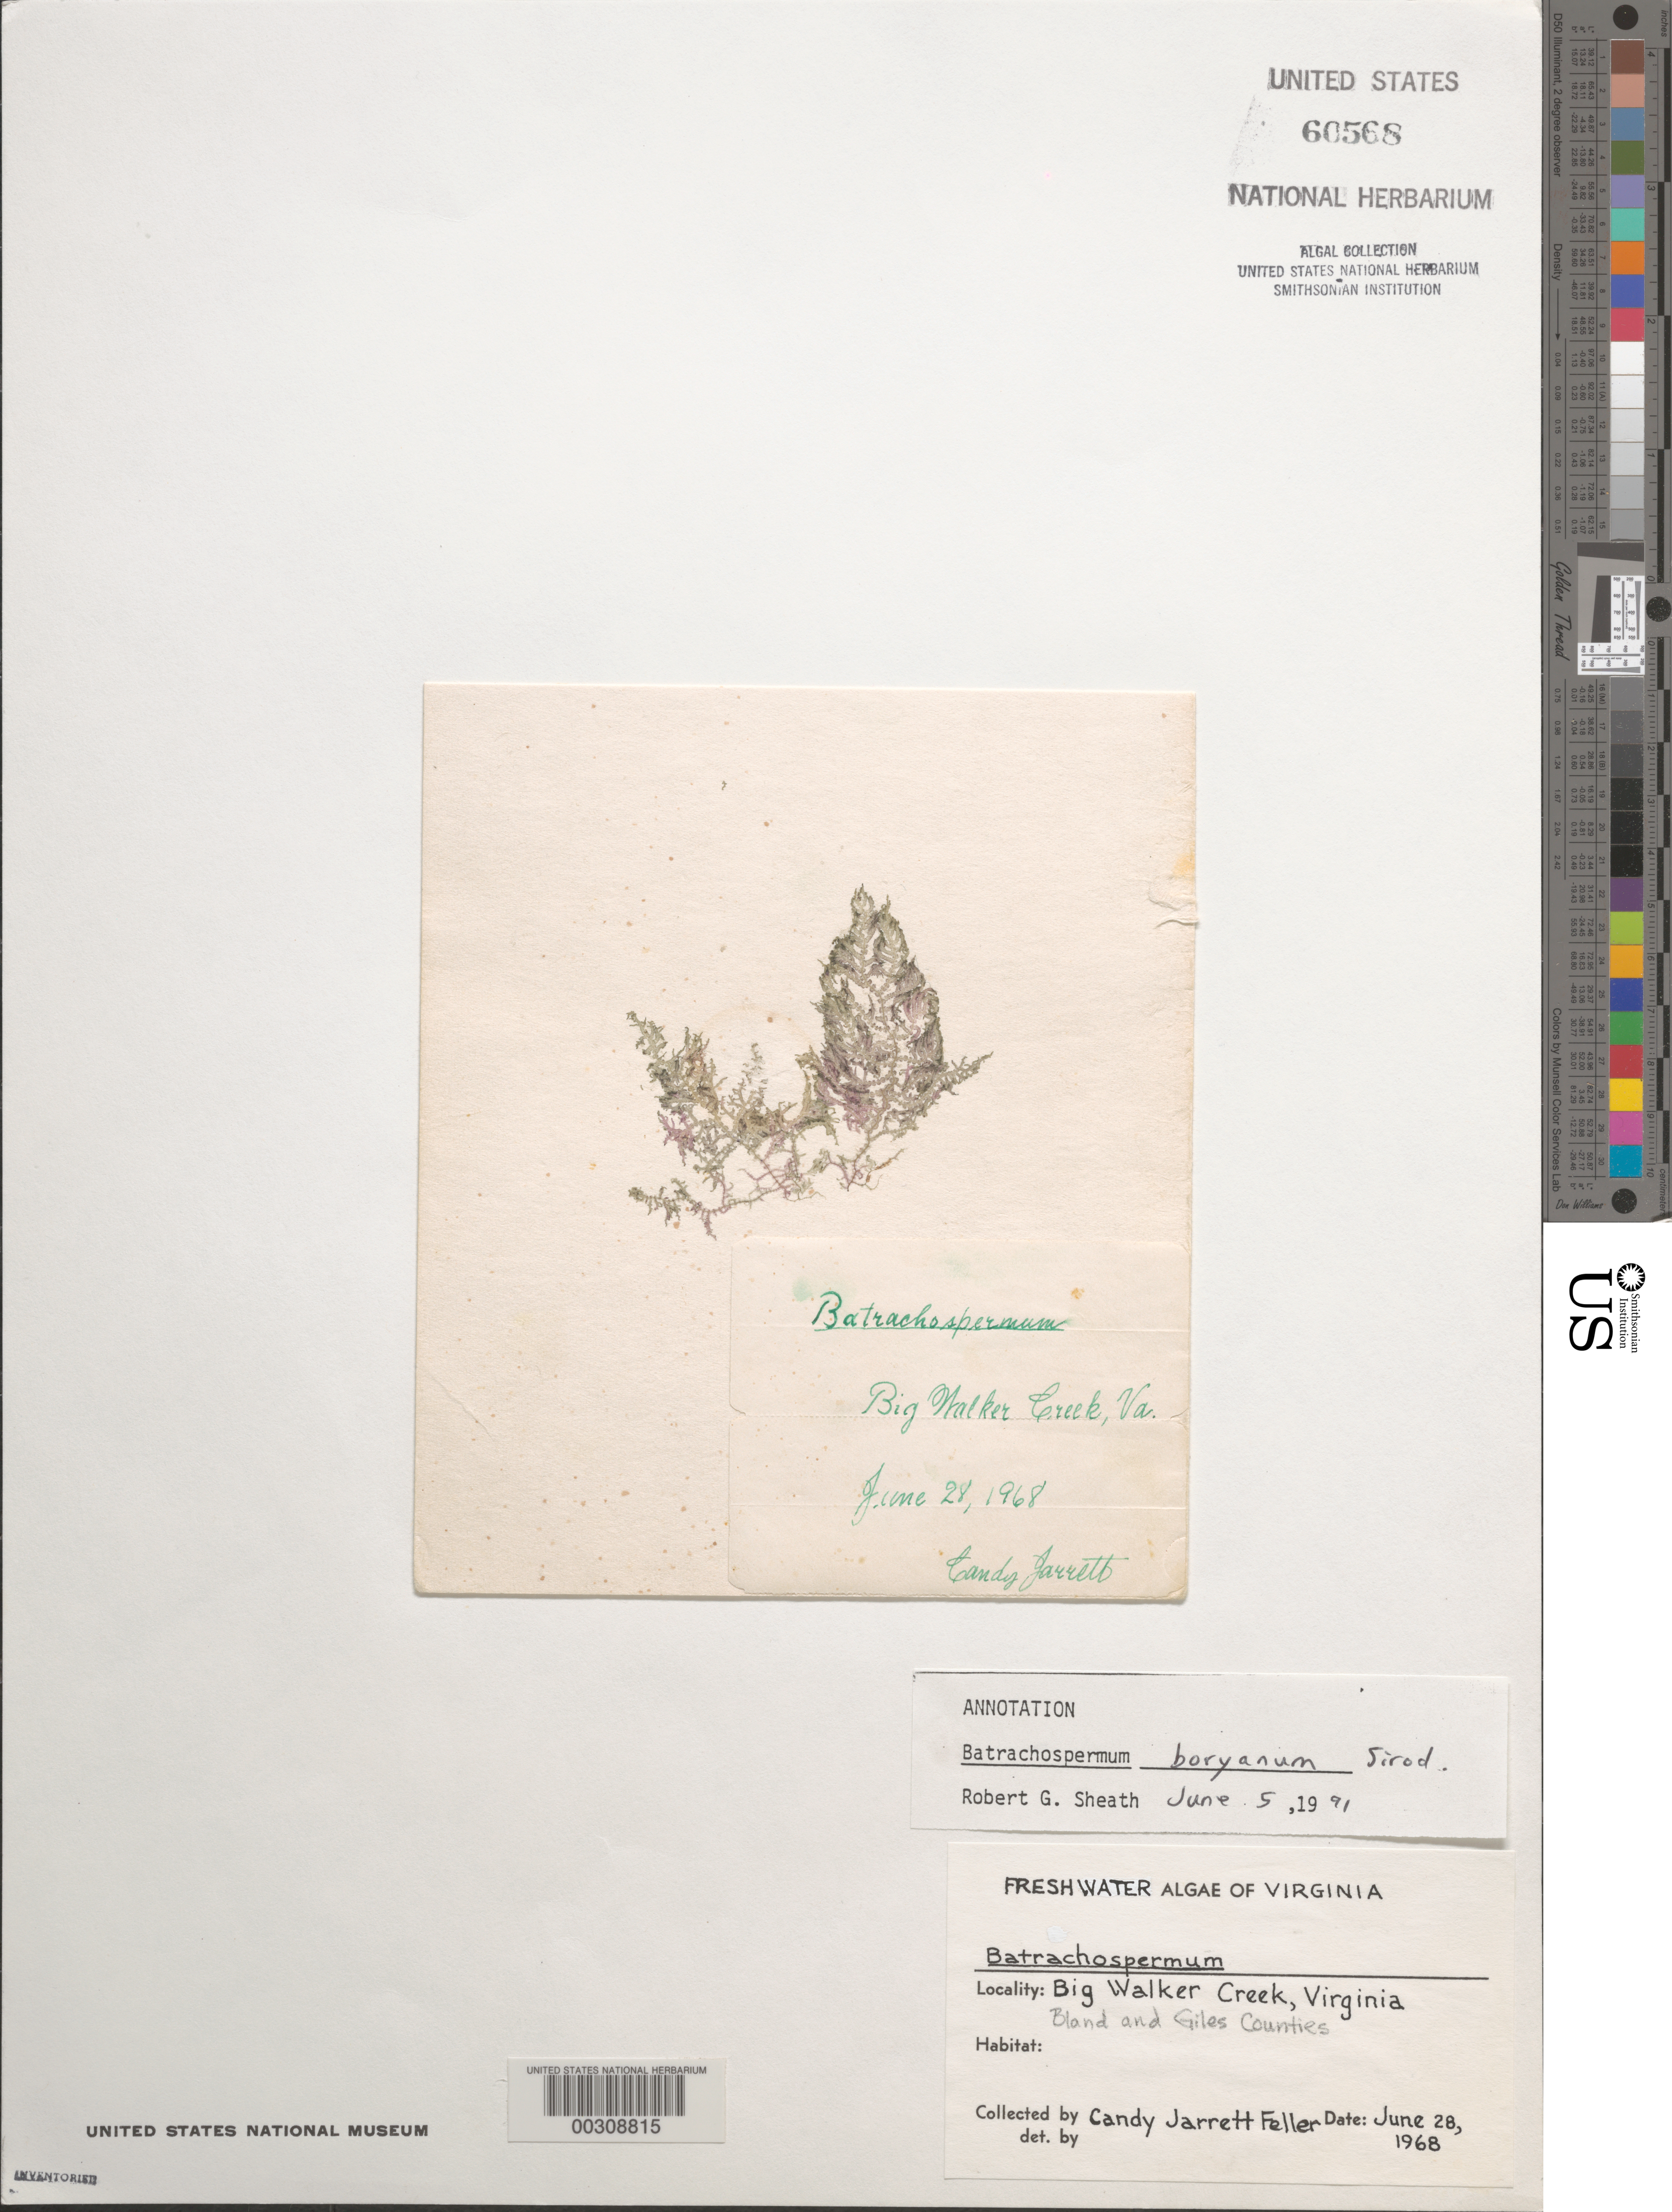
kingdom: Plantae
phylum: Rhodophyta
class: Florideophyceae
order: Batrachospermales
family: Batrachospermaceae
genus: Sheathia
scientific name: Sheathia boryana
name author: (Sirodot) Salomaki & M.L. Vis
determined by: Algae name updating Project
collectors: C. Feller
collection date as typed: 28 Jun 1968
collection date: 1968-06-28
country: United States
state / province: Virginia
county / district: Bland / Giles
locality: Big Walker Creek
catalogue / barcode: US 60568